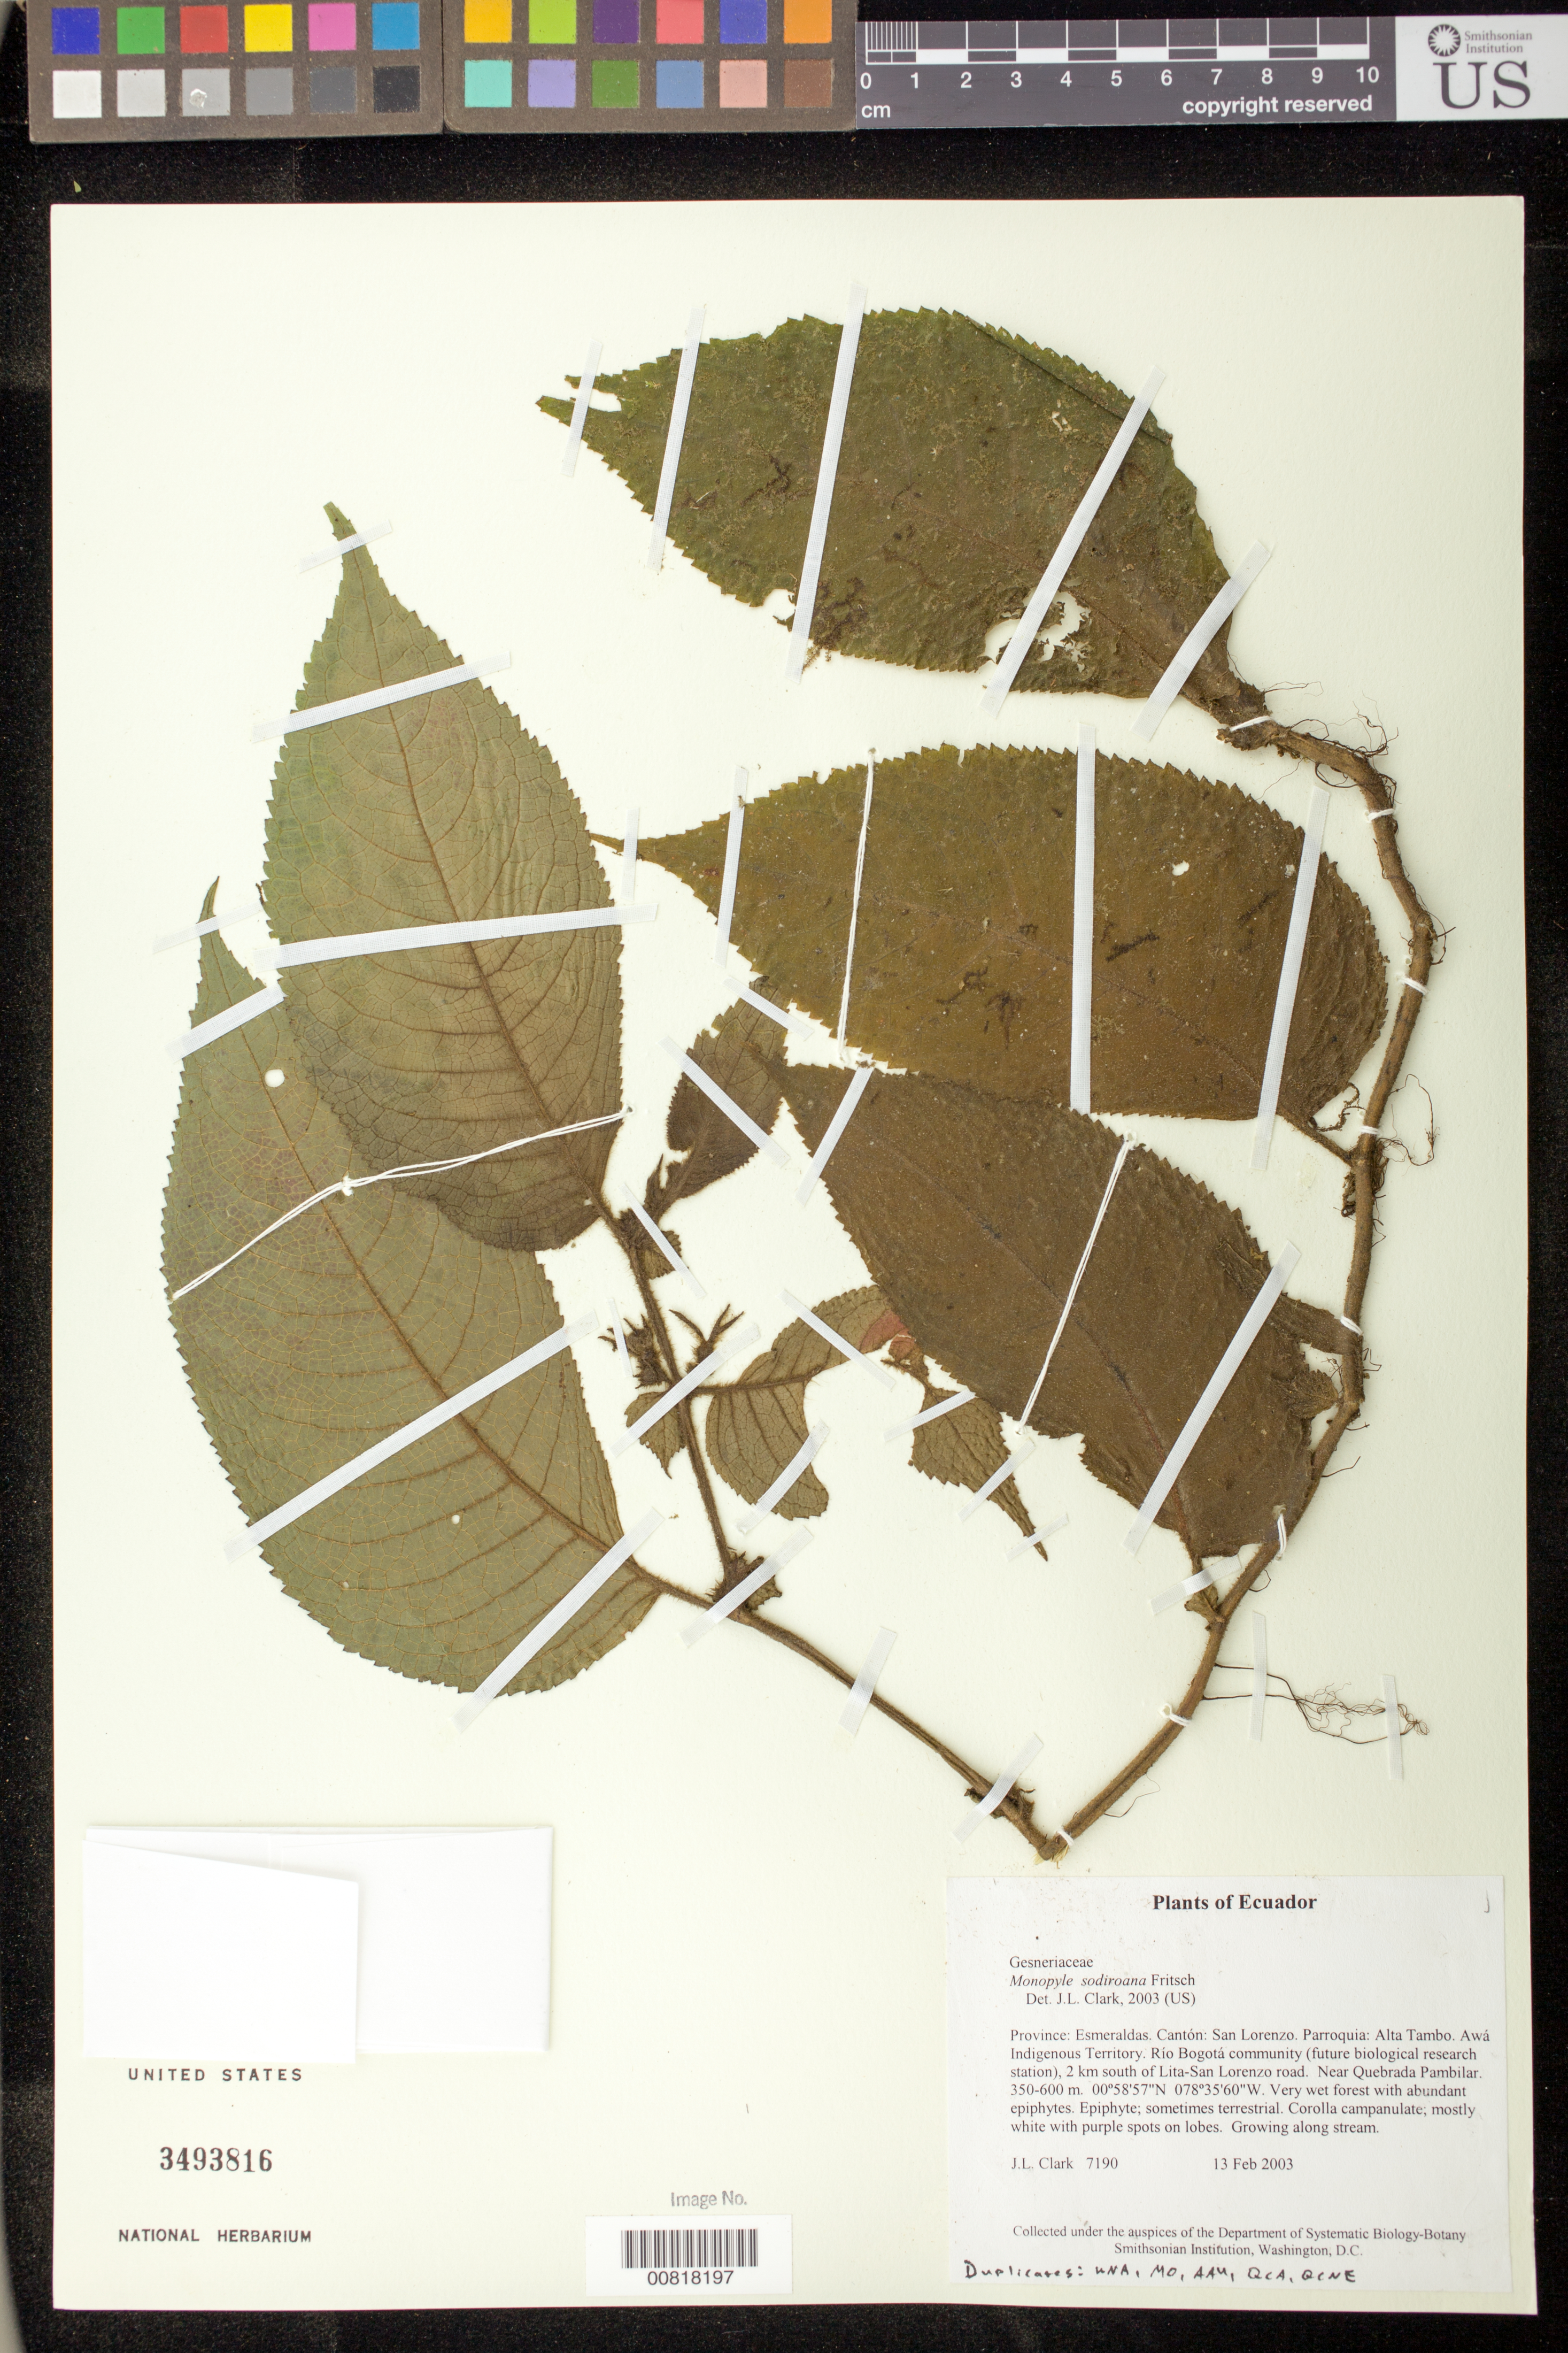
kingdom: Plantae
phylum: Tracheophyta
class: Magnoliopsida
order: Lamiales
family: Gesneriaceae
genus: Monopyle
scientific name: Monopyle sodiroana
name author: Fritsch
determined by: Clark, J. L., (SEL), The Marie Selby Botanical Garden (UNITED STATES)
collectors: J. L. Clark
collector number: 7190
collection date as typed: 13 Feb 2003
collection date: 2003-02-13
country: Ecuador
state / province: Esmeraldas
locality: San Lorenzo. Parroquia: Alta Tambo. Awá Indigenous Territory. Río Bogotá community (future biological research station), 2 km south of Lita-San Lorenzo road. Near Quebrada Pambilar.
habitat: Very wet forest with abundant epiphytes.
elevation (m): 350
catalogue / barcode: US 3493816